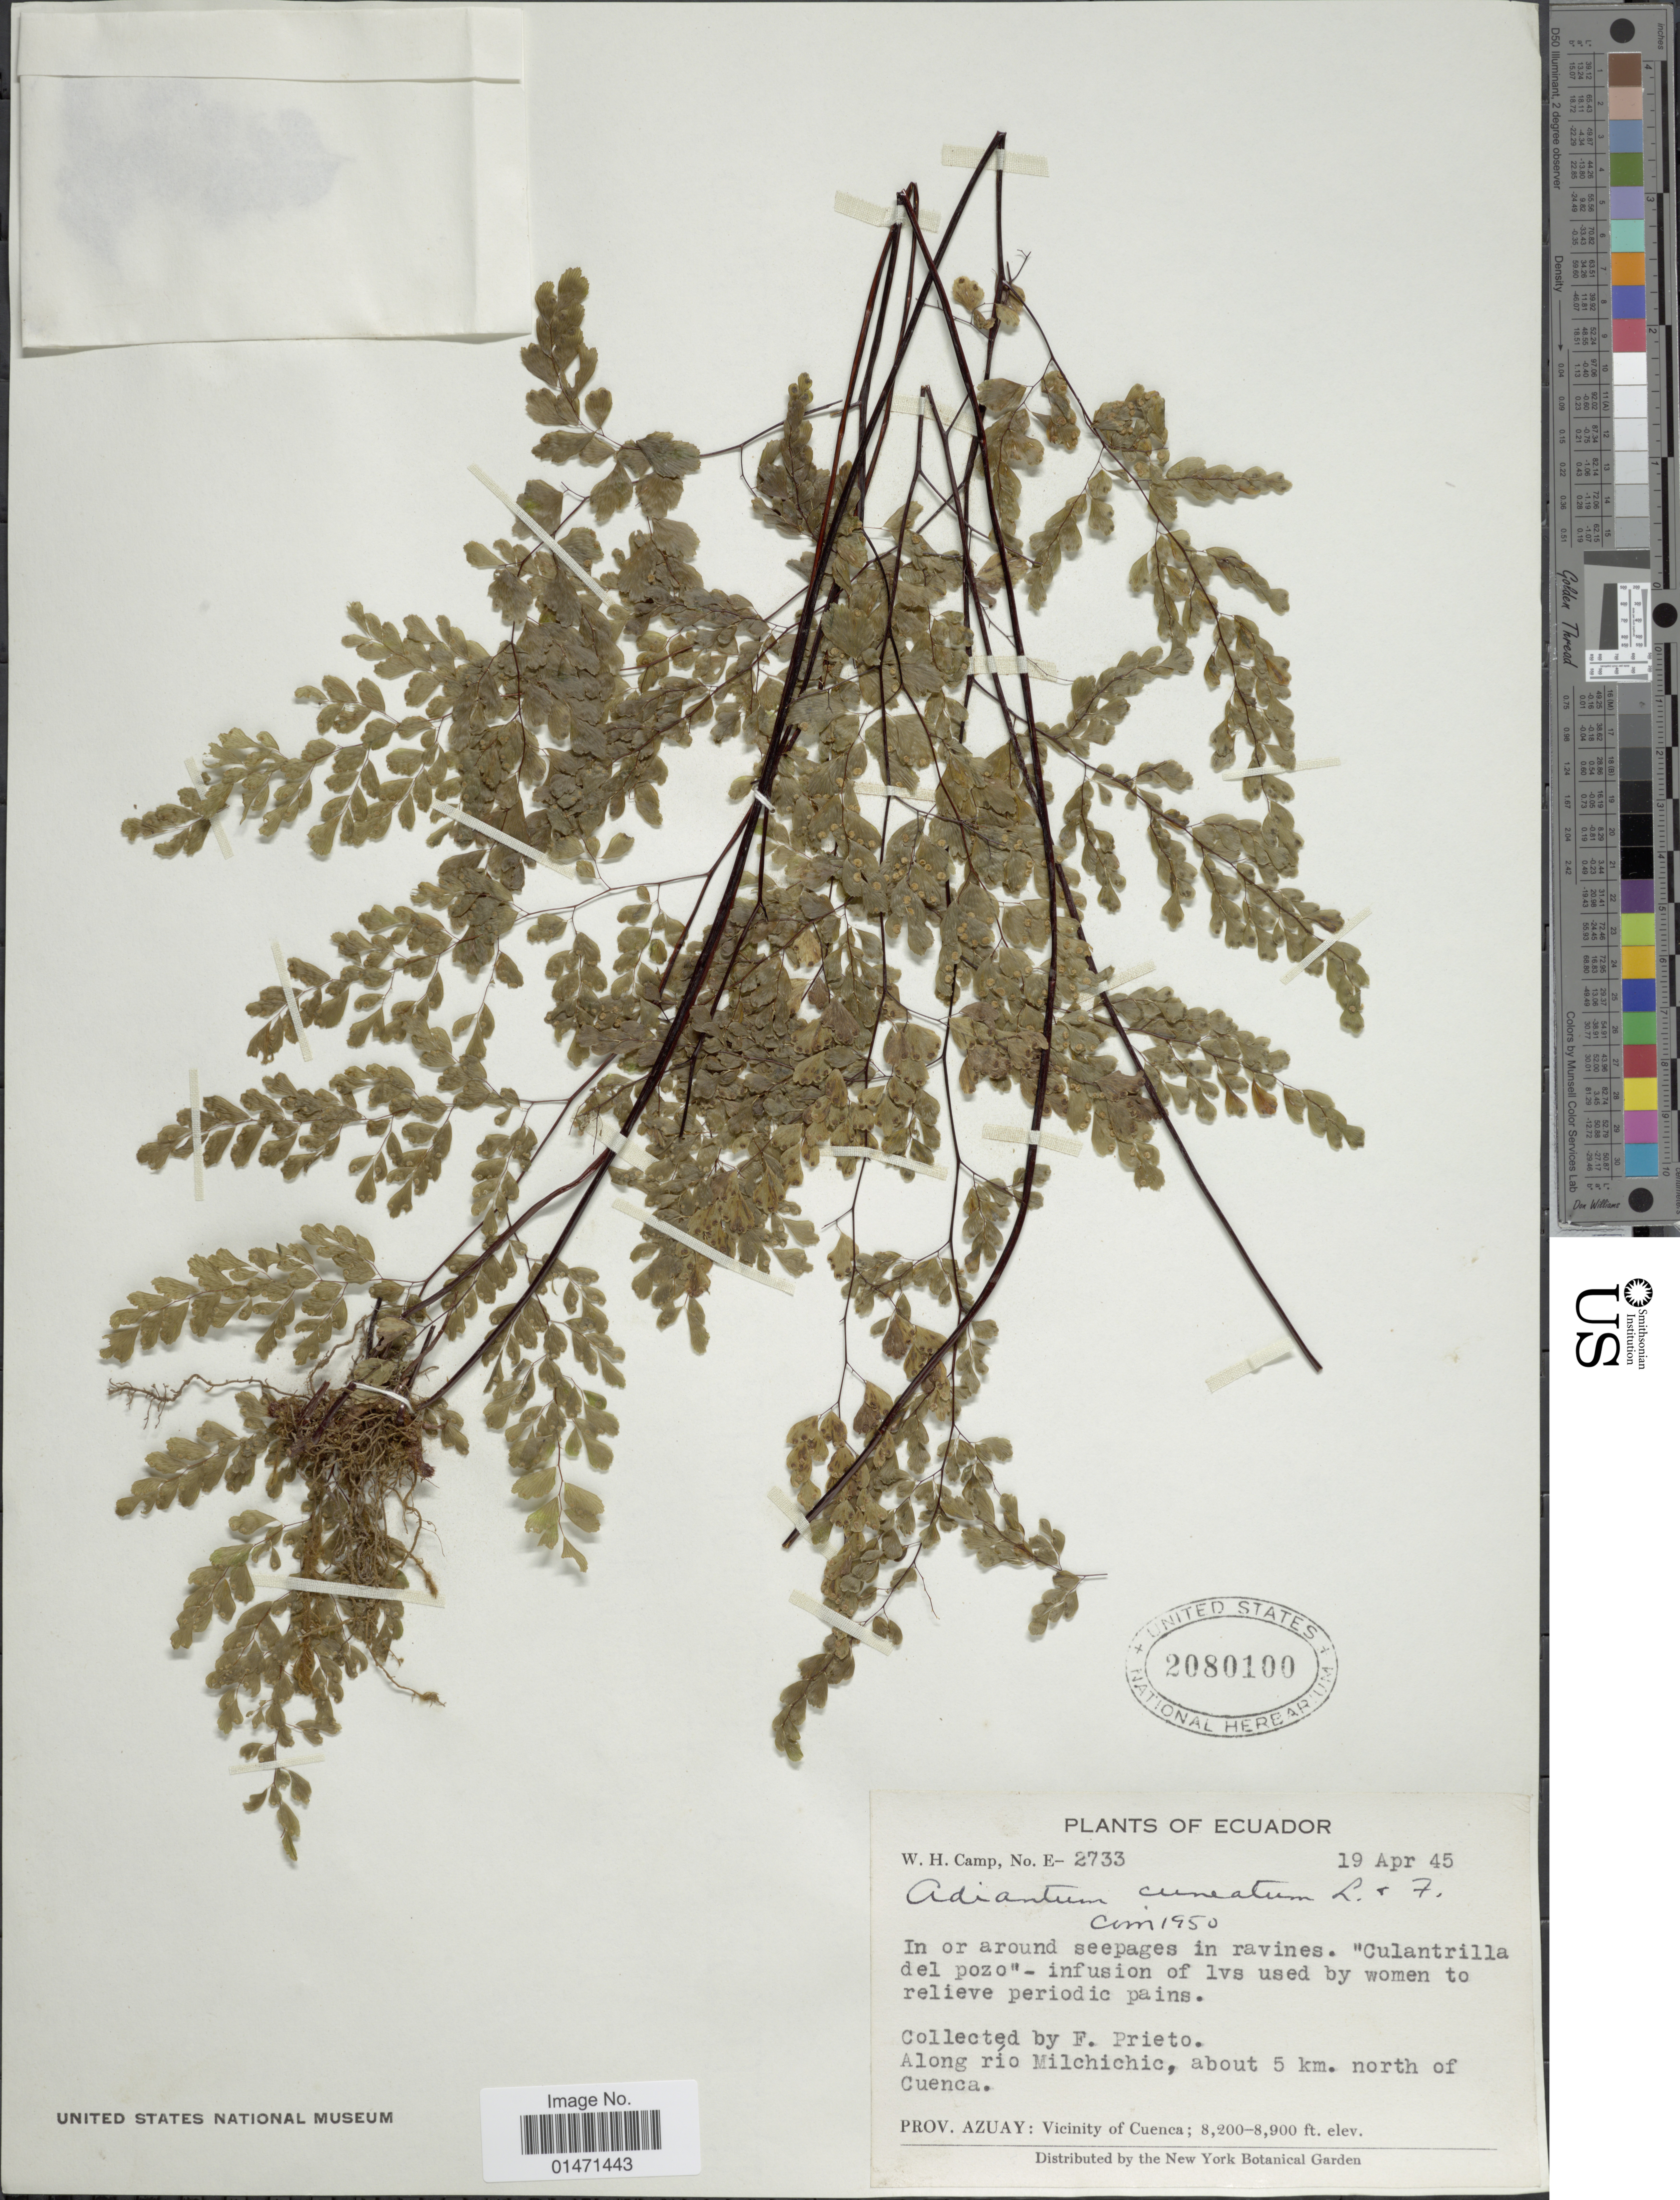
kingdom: Plantae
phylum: Tracheophyta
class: Polypodiopsida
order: Polypodiales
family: Pteridaceae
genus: Adiantum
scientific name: Adiantum raddianum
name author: C. Presl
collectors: F. Prieto & W. H. Camp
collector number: E-2733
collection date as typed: Transcribed d/m/y: 19/4/45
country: Ecuador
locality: Plants of Ecuador, in or around seepages in ravines, Culantrilla del pozo-infusion of lvs usedby women to relieve periodic pains, Along rio Milchichic, about 5km north of Cuenca, prov. Azuay: vicinity of Cuenca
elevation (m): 2499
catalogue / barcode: US 2080100